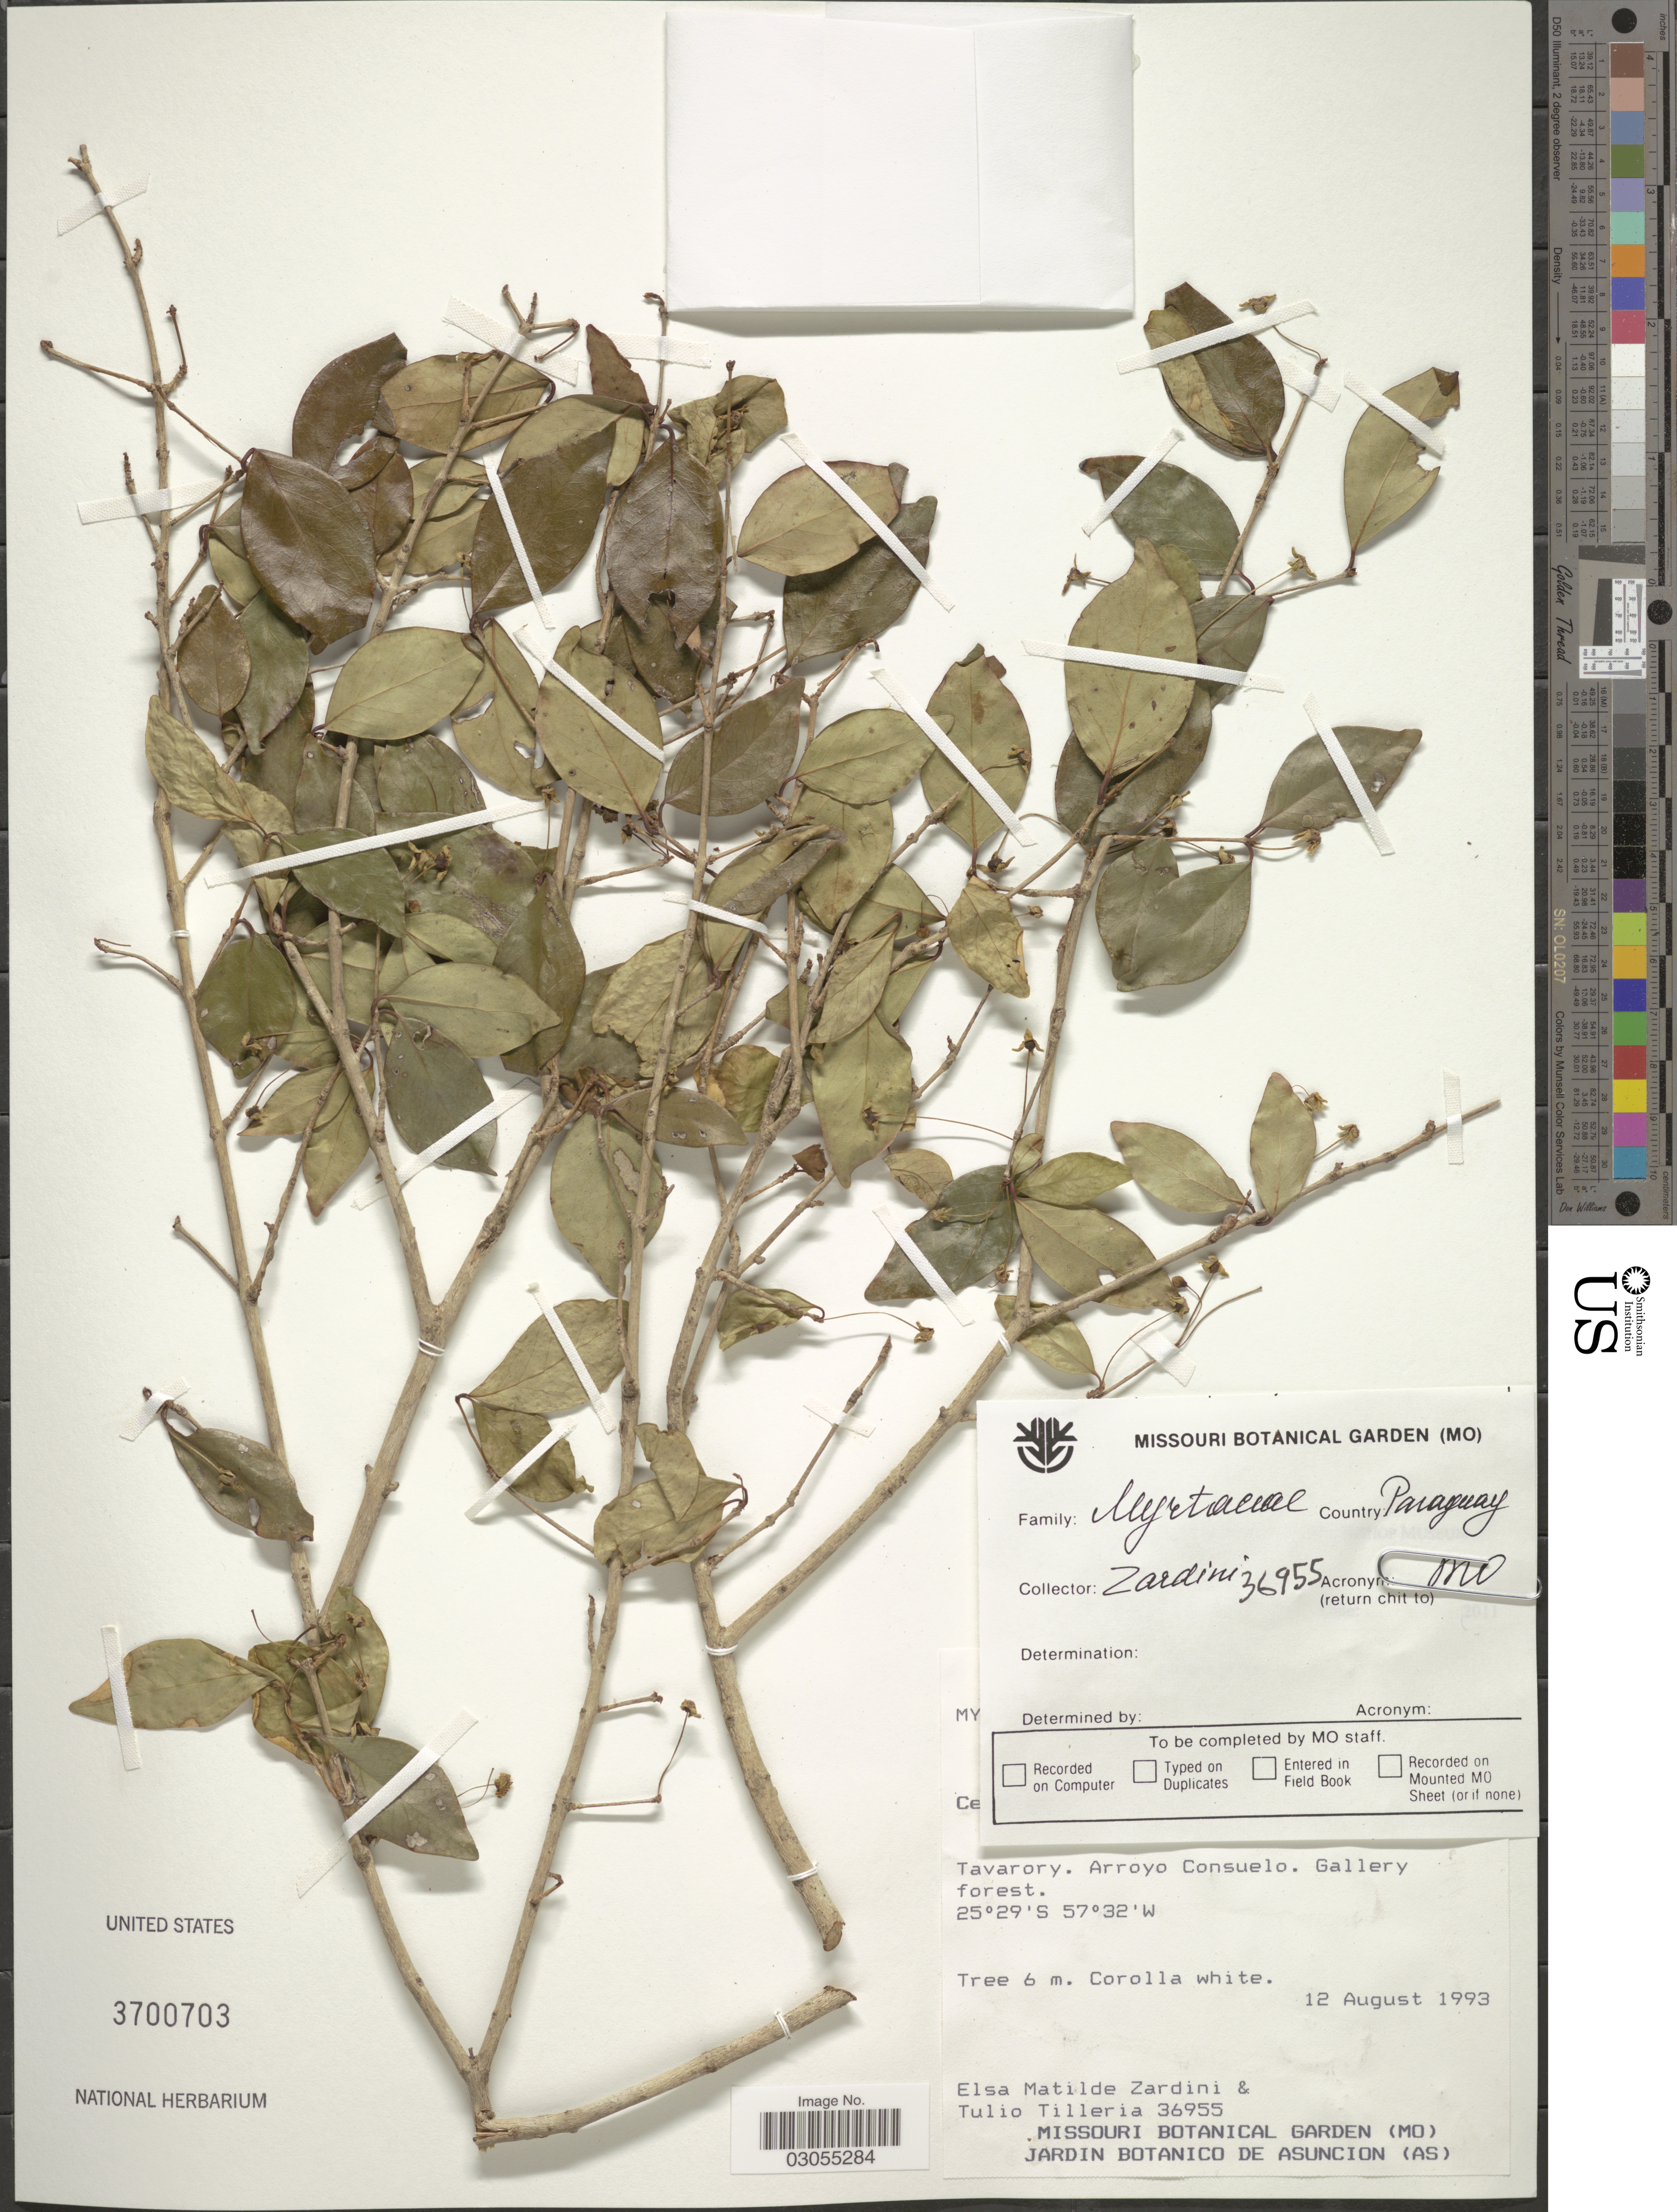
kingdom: Plantae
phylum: Tracheophyta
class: Magnoliopsida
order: Myrtales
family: Myrtaceae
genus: Eugenia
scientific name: Eugenia sp.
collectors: E. M. Zardini & T. Tilleria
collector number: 36955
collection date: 1993-08-12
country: Paraguay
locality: Tavarory. Arroyo Consuelo. Gallery forest.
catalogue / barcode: US 3700703